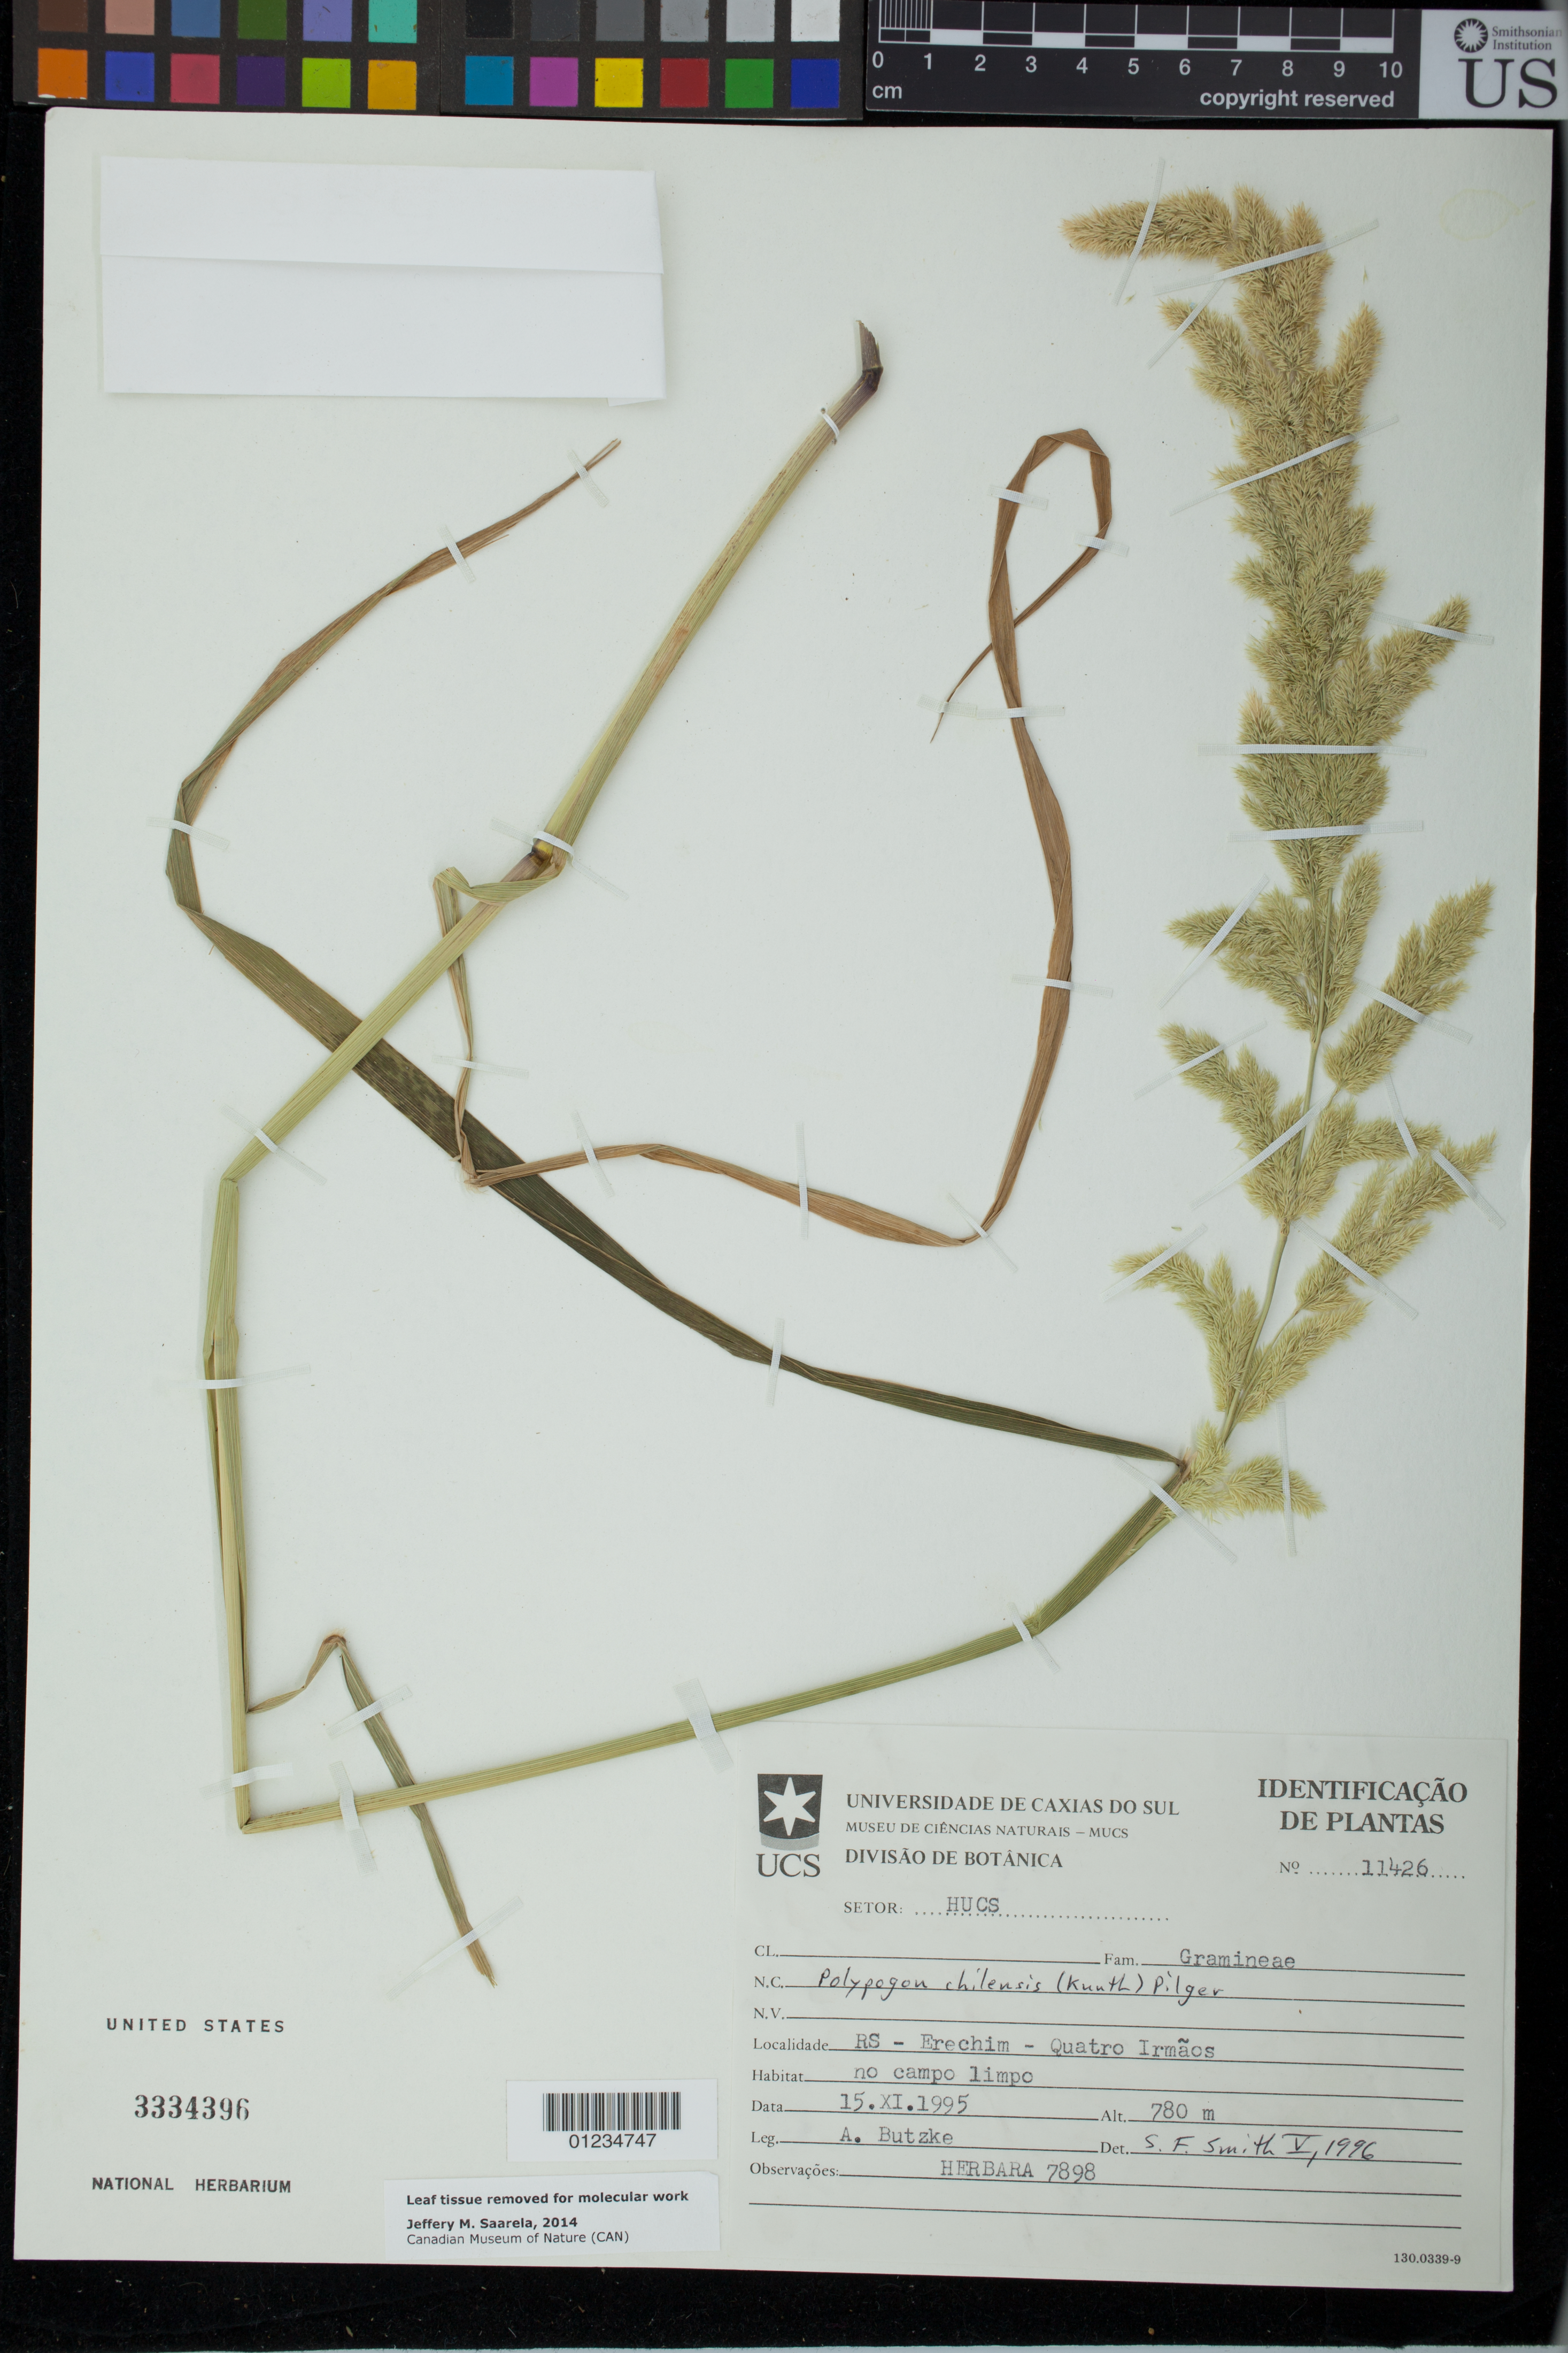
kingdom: Plantae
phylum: Tracheophyta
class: Liliopsida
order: Poales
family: Poaceae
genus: Chaetotropis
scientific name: Chaetotropis chiliensis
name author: Kunth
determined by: Poaceae Reorganization Project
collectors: A. Butzke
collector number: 7898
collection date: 1995-11-16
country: Brazil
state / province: Rio Grande do Sul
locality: RS - Quatro Irmaos - Erechim. Front of forest.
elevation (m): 780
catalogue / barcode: US 3334396